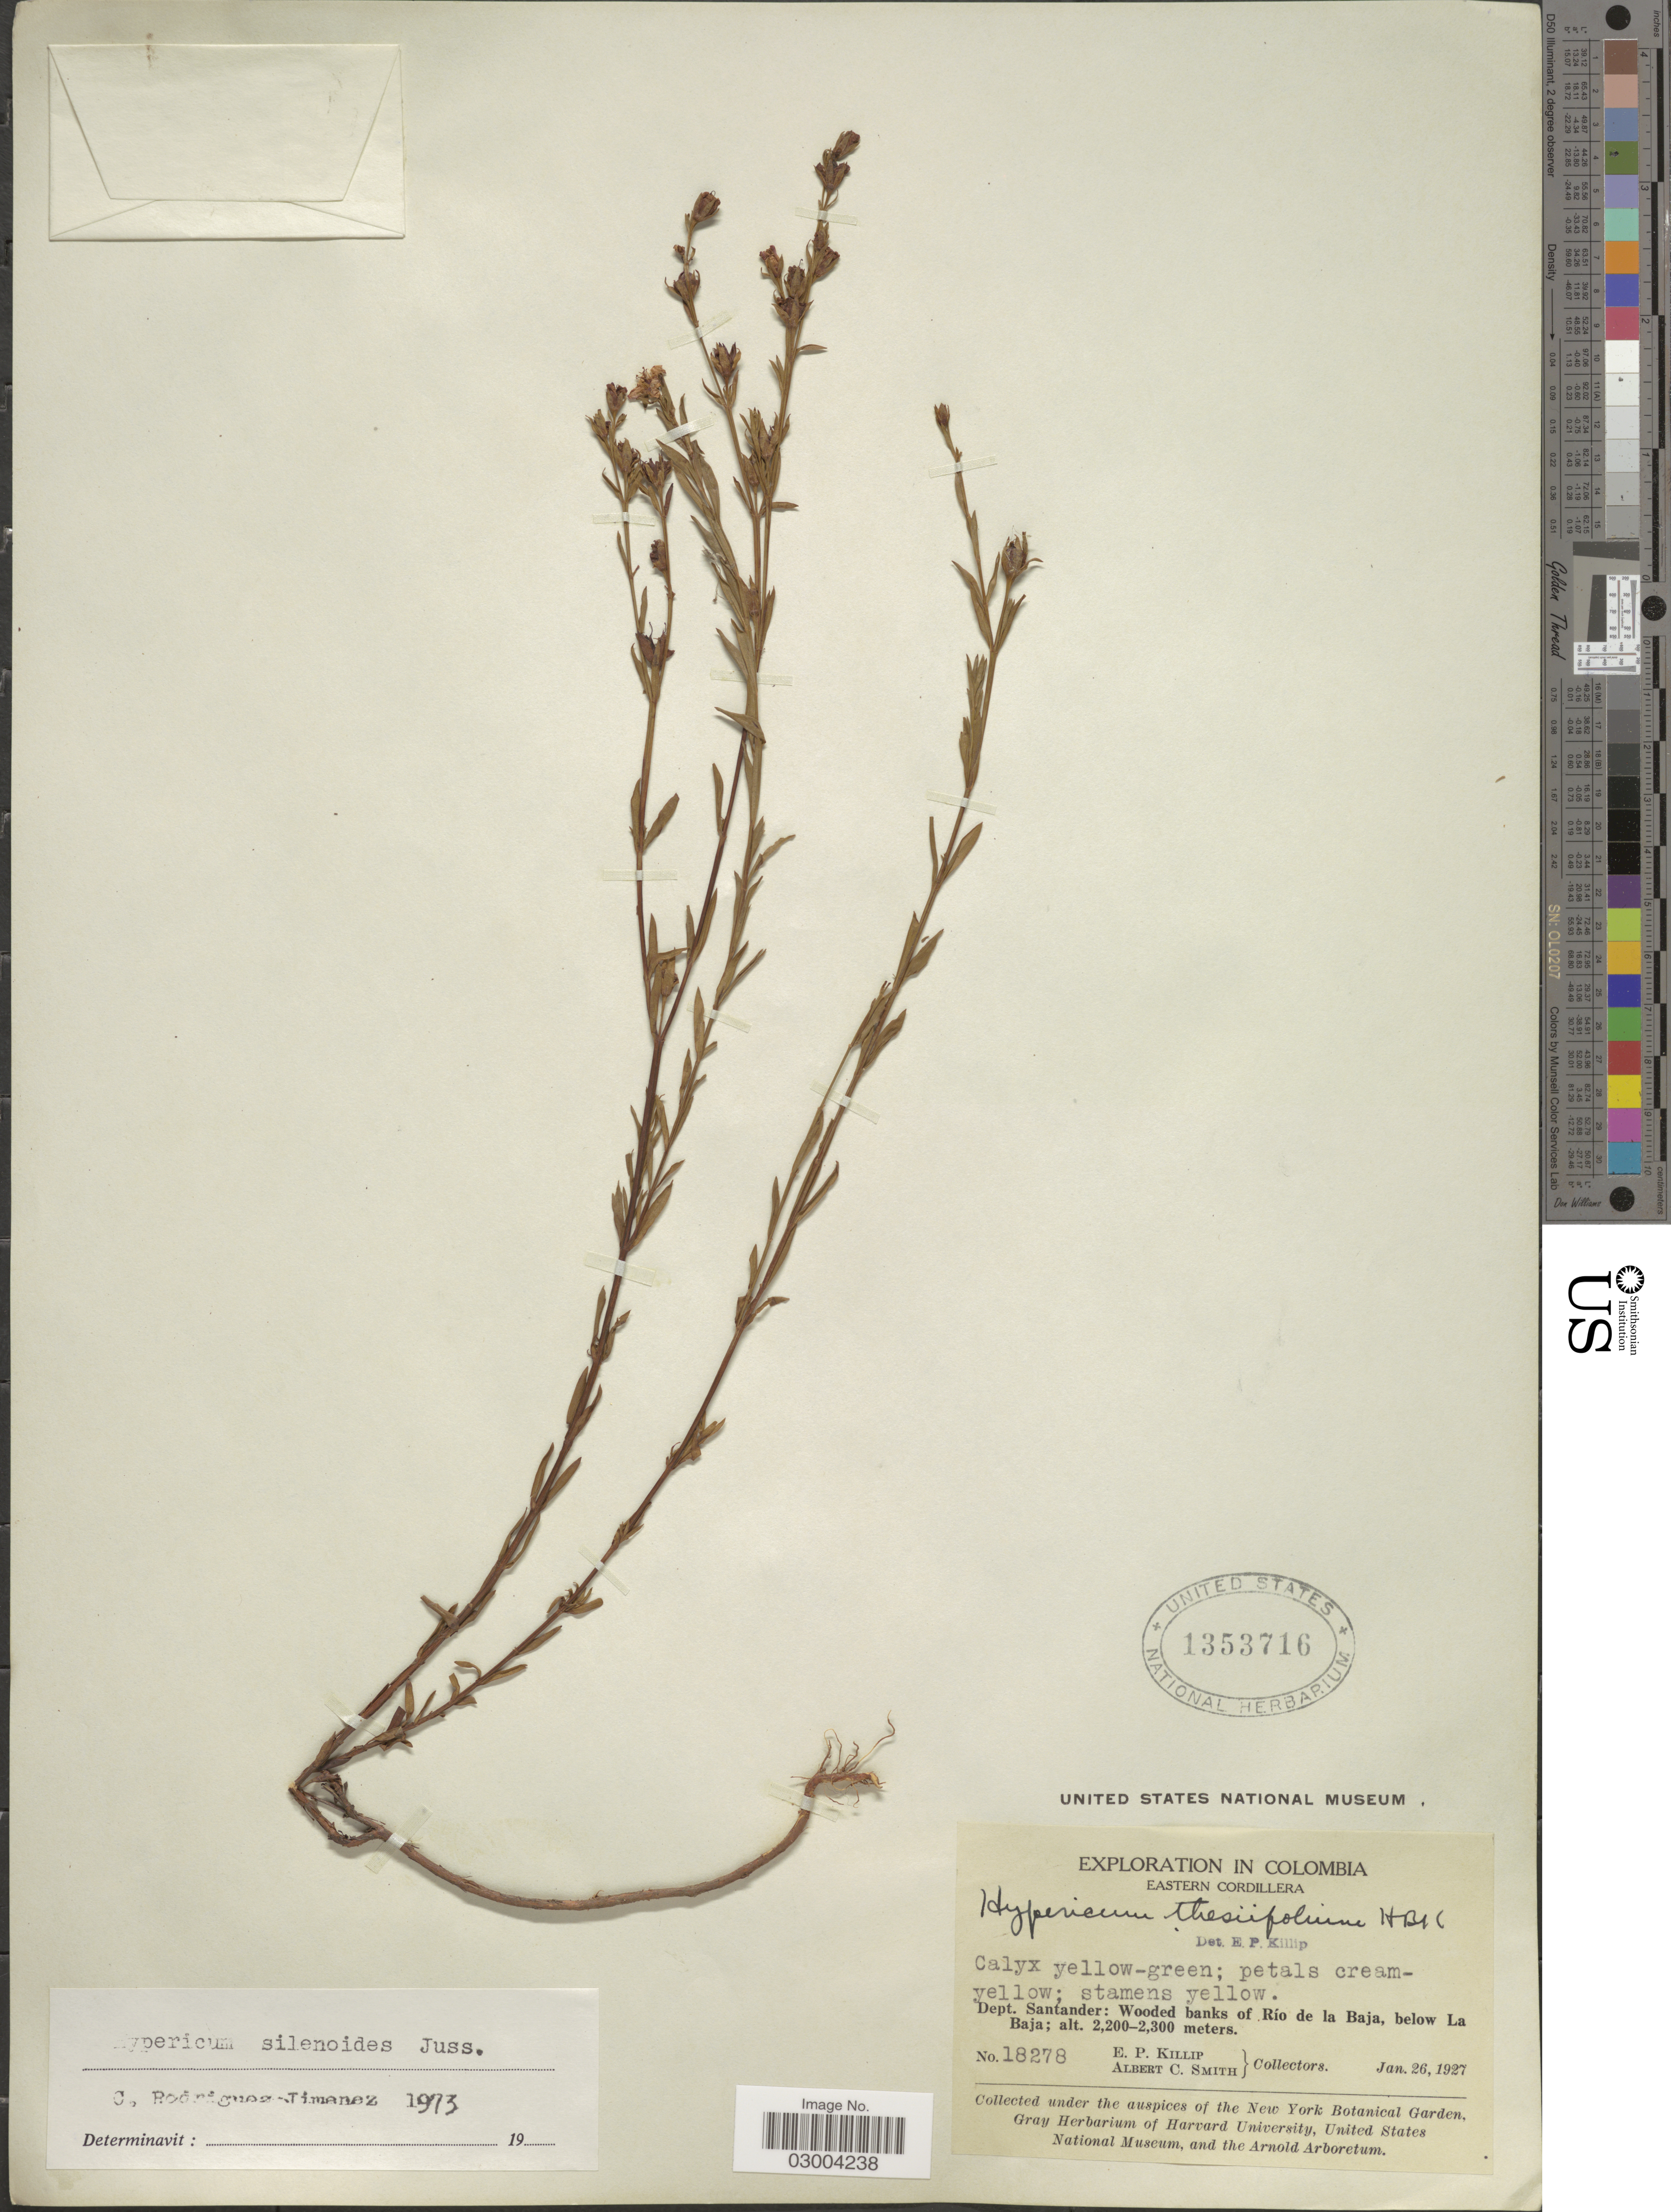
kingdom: Plantae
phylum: Tracheophyta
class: Magnoliopsida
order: Malpighiales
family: Hypericaceae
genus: Hypericum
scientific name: Hypericum silenoides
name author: Juss.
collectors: E. P. Killip & A. C. Smith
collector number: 18278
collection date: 1927-01-26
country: Colombia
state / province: Santander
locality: Eastern Cordillera. Dept. Santander: Wooded banks of Río de la Baja, below La Baja.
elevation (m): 2200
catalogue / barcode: US 1353716